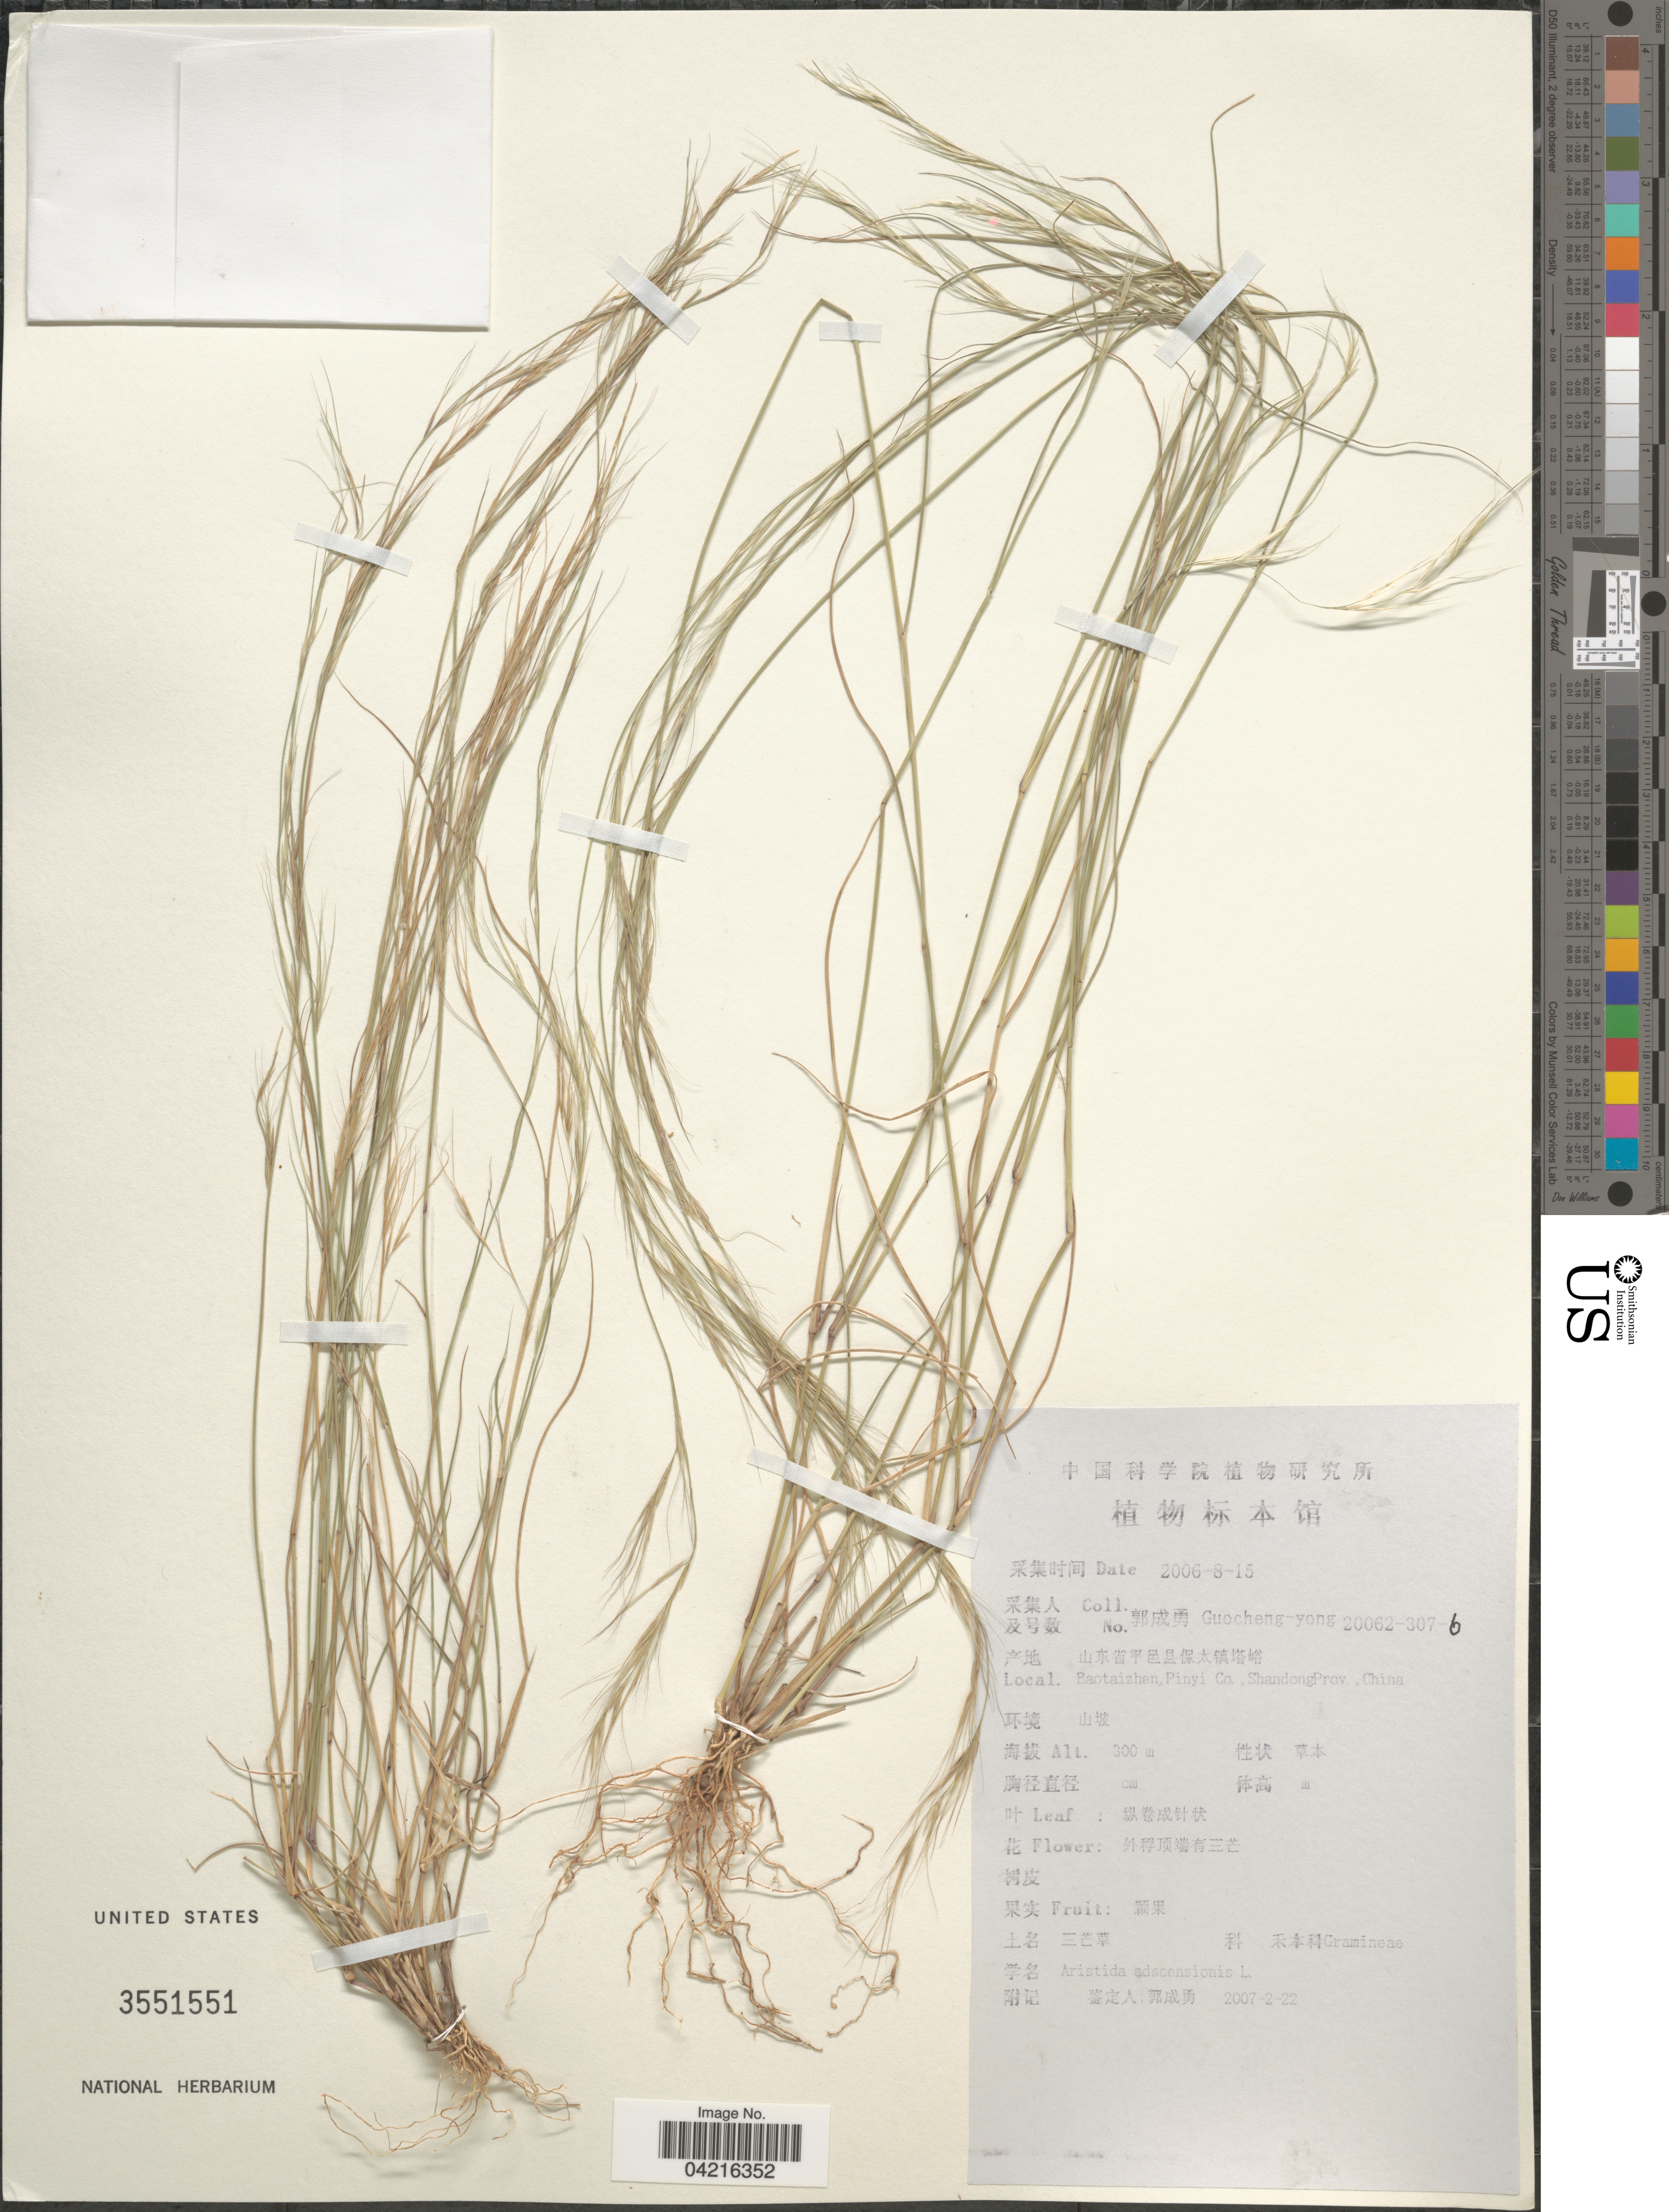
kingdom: Plantae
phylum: Tracheophyta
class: Liliopsida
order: Poales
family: Poaceae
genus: Aristida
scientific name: Aristida adscensionis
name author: L.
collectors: Guo cheng-yong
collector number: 20062-307-6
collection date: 2006-08-18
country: China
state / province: Shandong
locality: Baotaizhen, Pinyi Co., Shandong Prov.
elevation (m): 300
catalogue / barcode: US 3551551